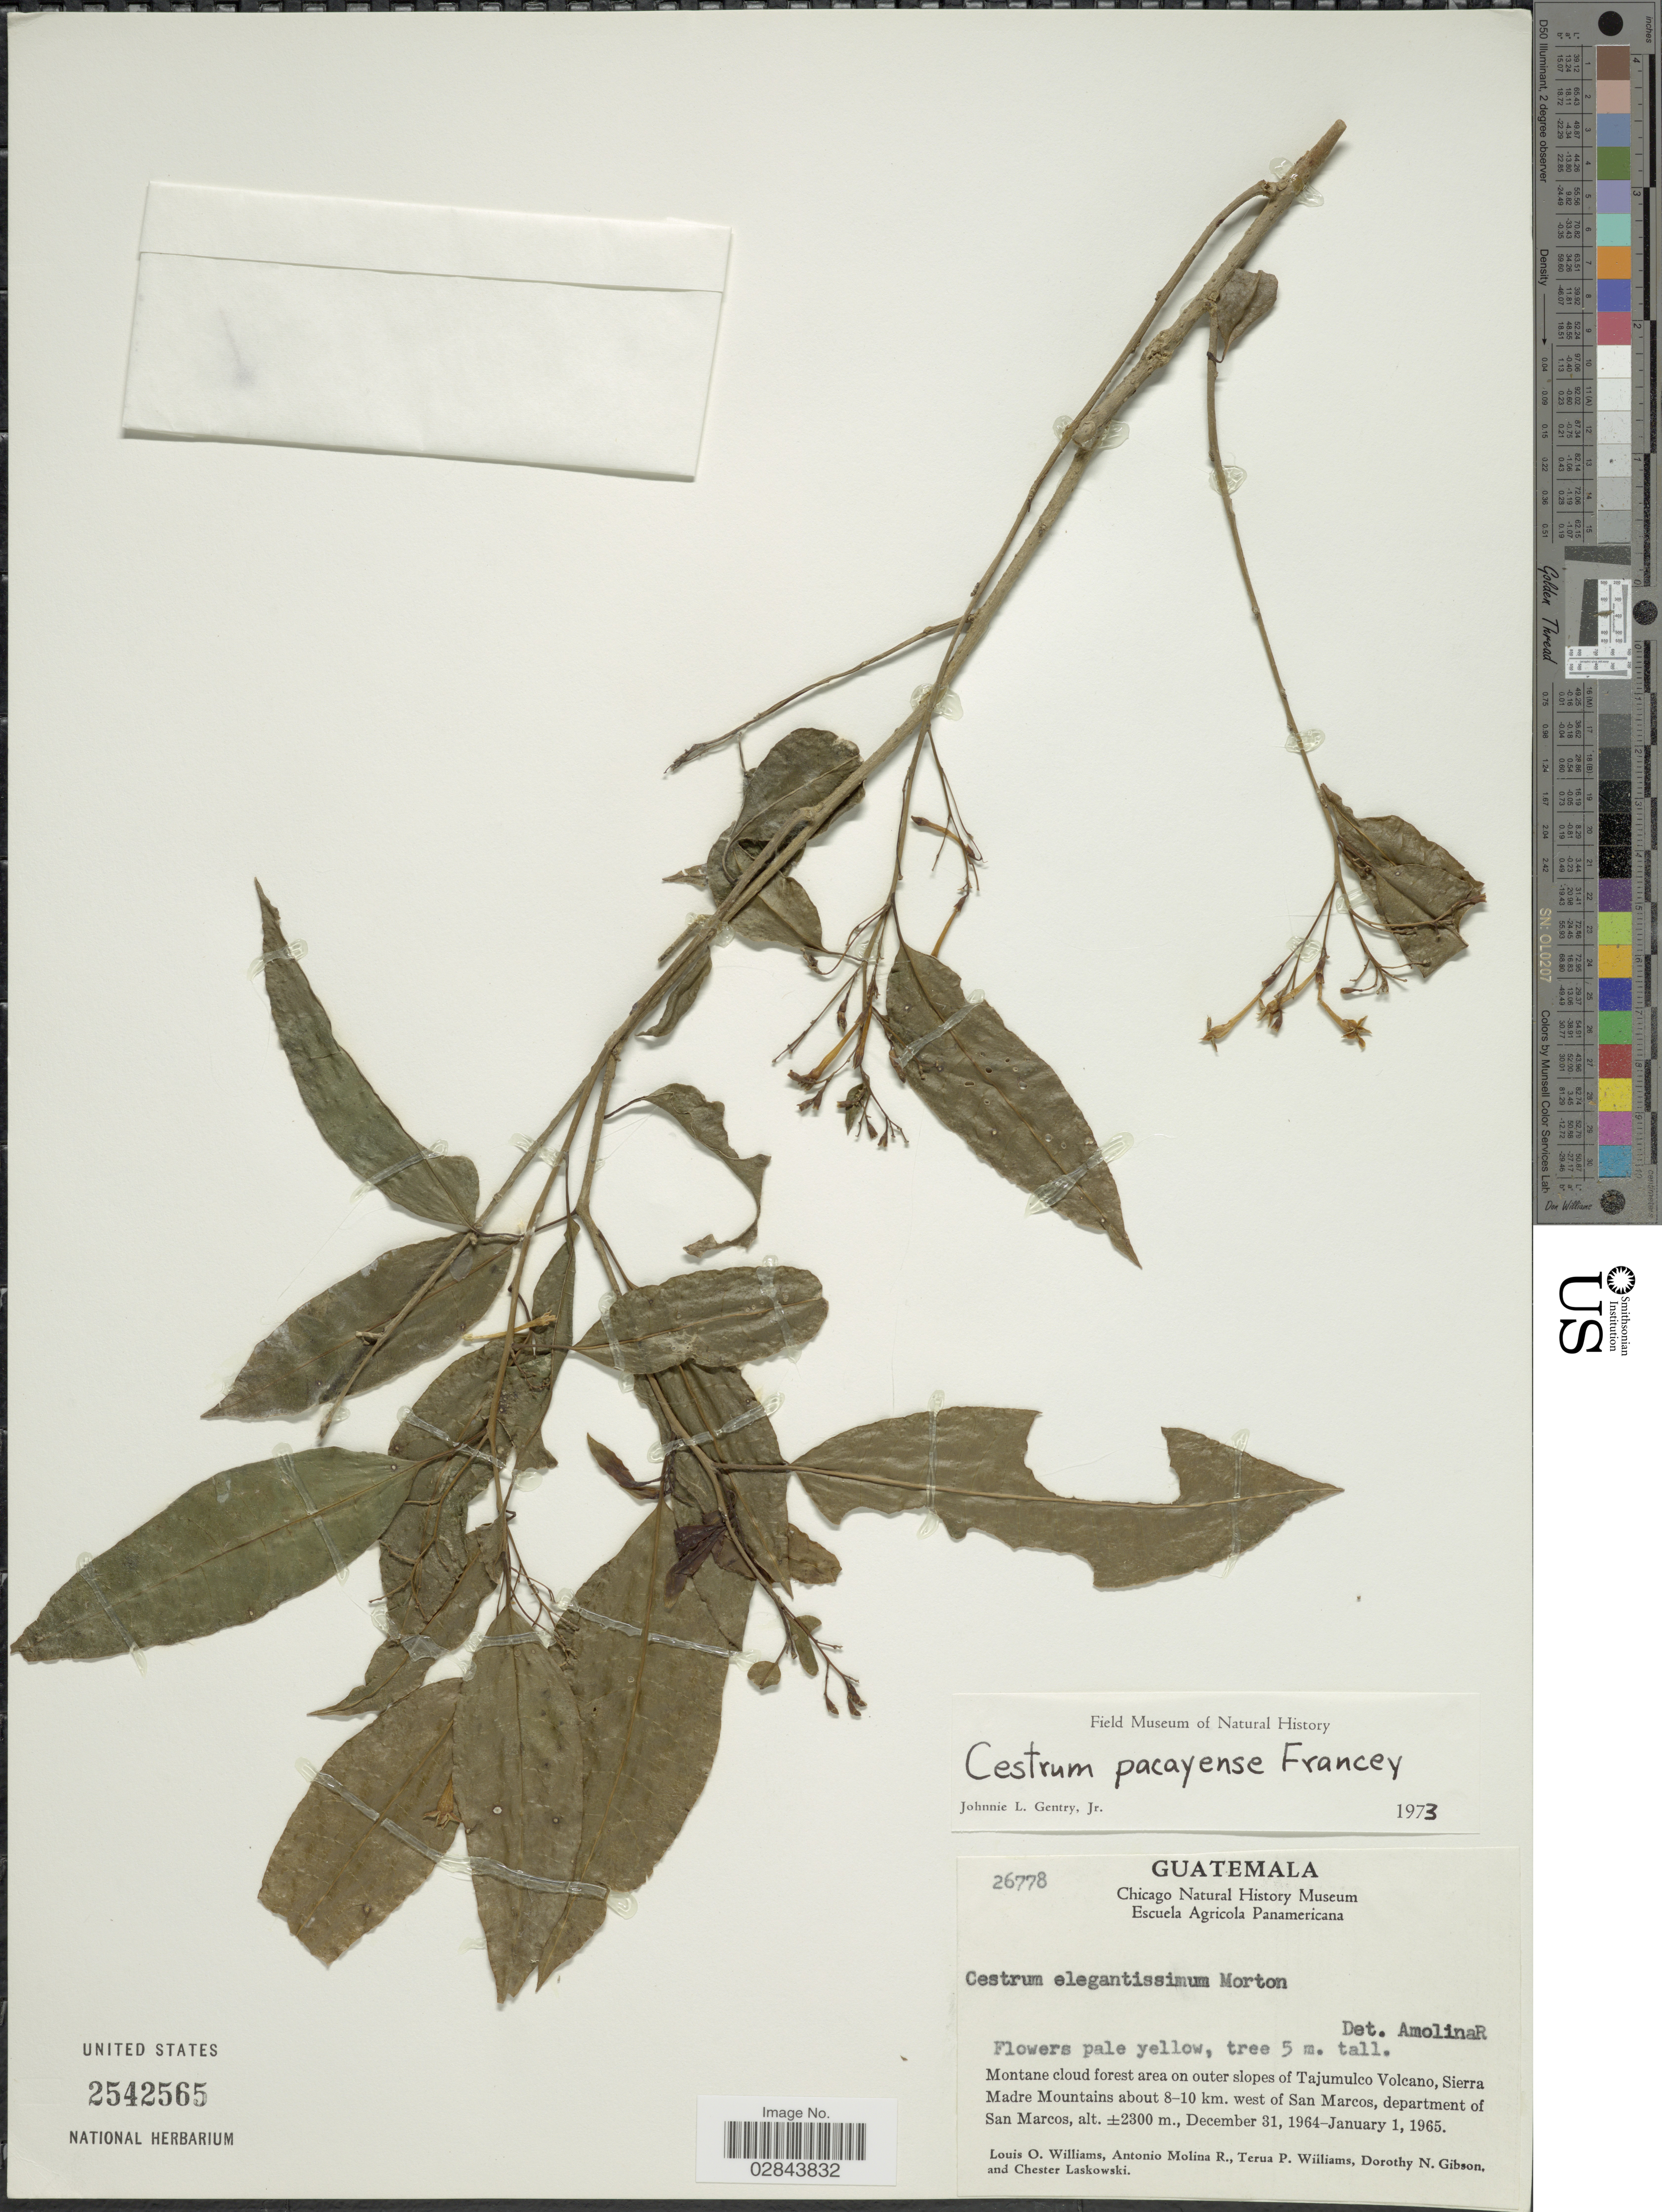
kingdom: Plantae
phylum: Tracheophyta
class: Magnoliopsida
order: Solanales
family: Solanaceae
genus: Cestrum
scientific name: Cestrum pacayense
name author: Francey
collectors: L. O. Williams, A. Molina R., T. Williams, D. N. Gibson & C. Laskowski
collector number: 26778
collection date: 1964-12-31/1965-01-01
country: Guatemala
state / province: San Marcos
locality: Montane cloud forest area on outer slopes of Tajumulco Volcano, Sierra Madre Mountains about 8-10 km. west of San Marcos, department of San Marcos.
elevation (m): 2300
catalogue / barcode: US 2542565